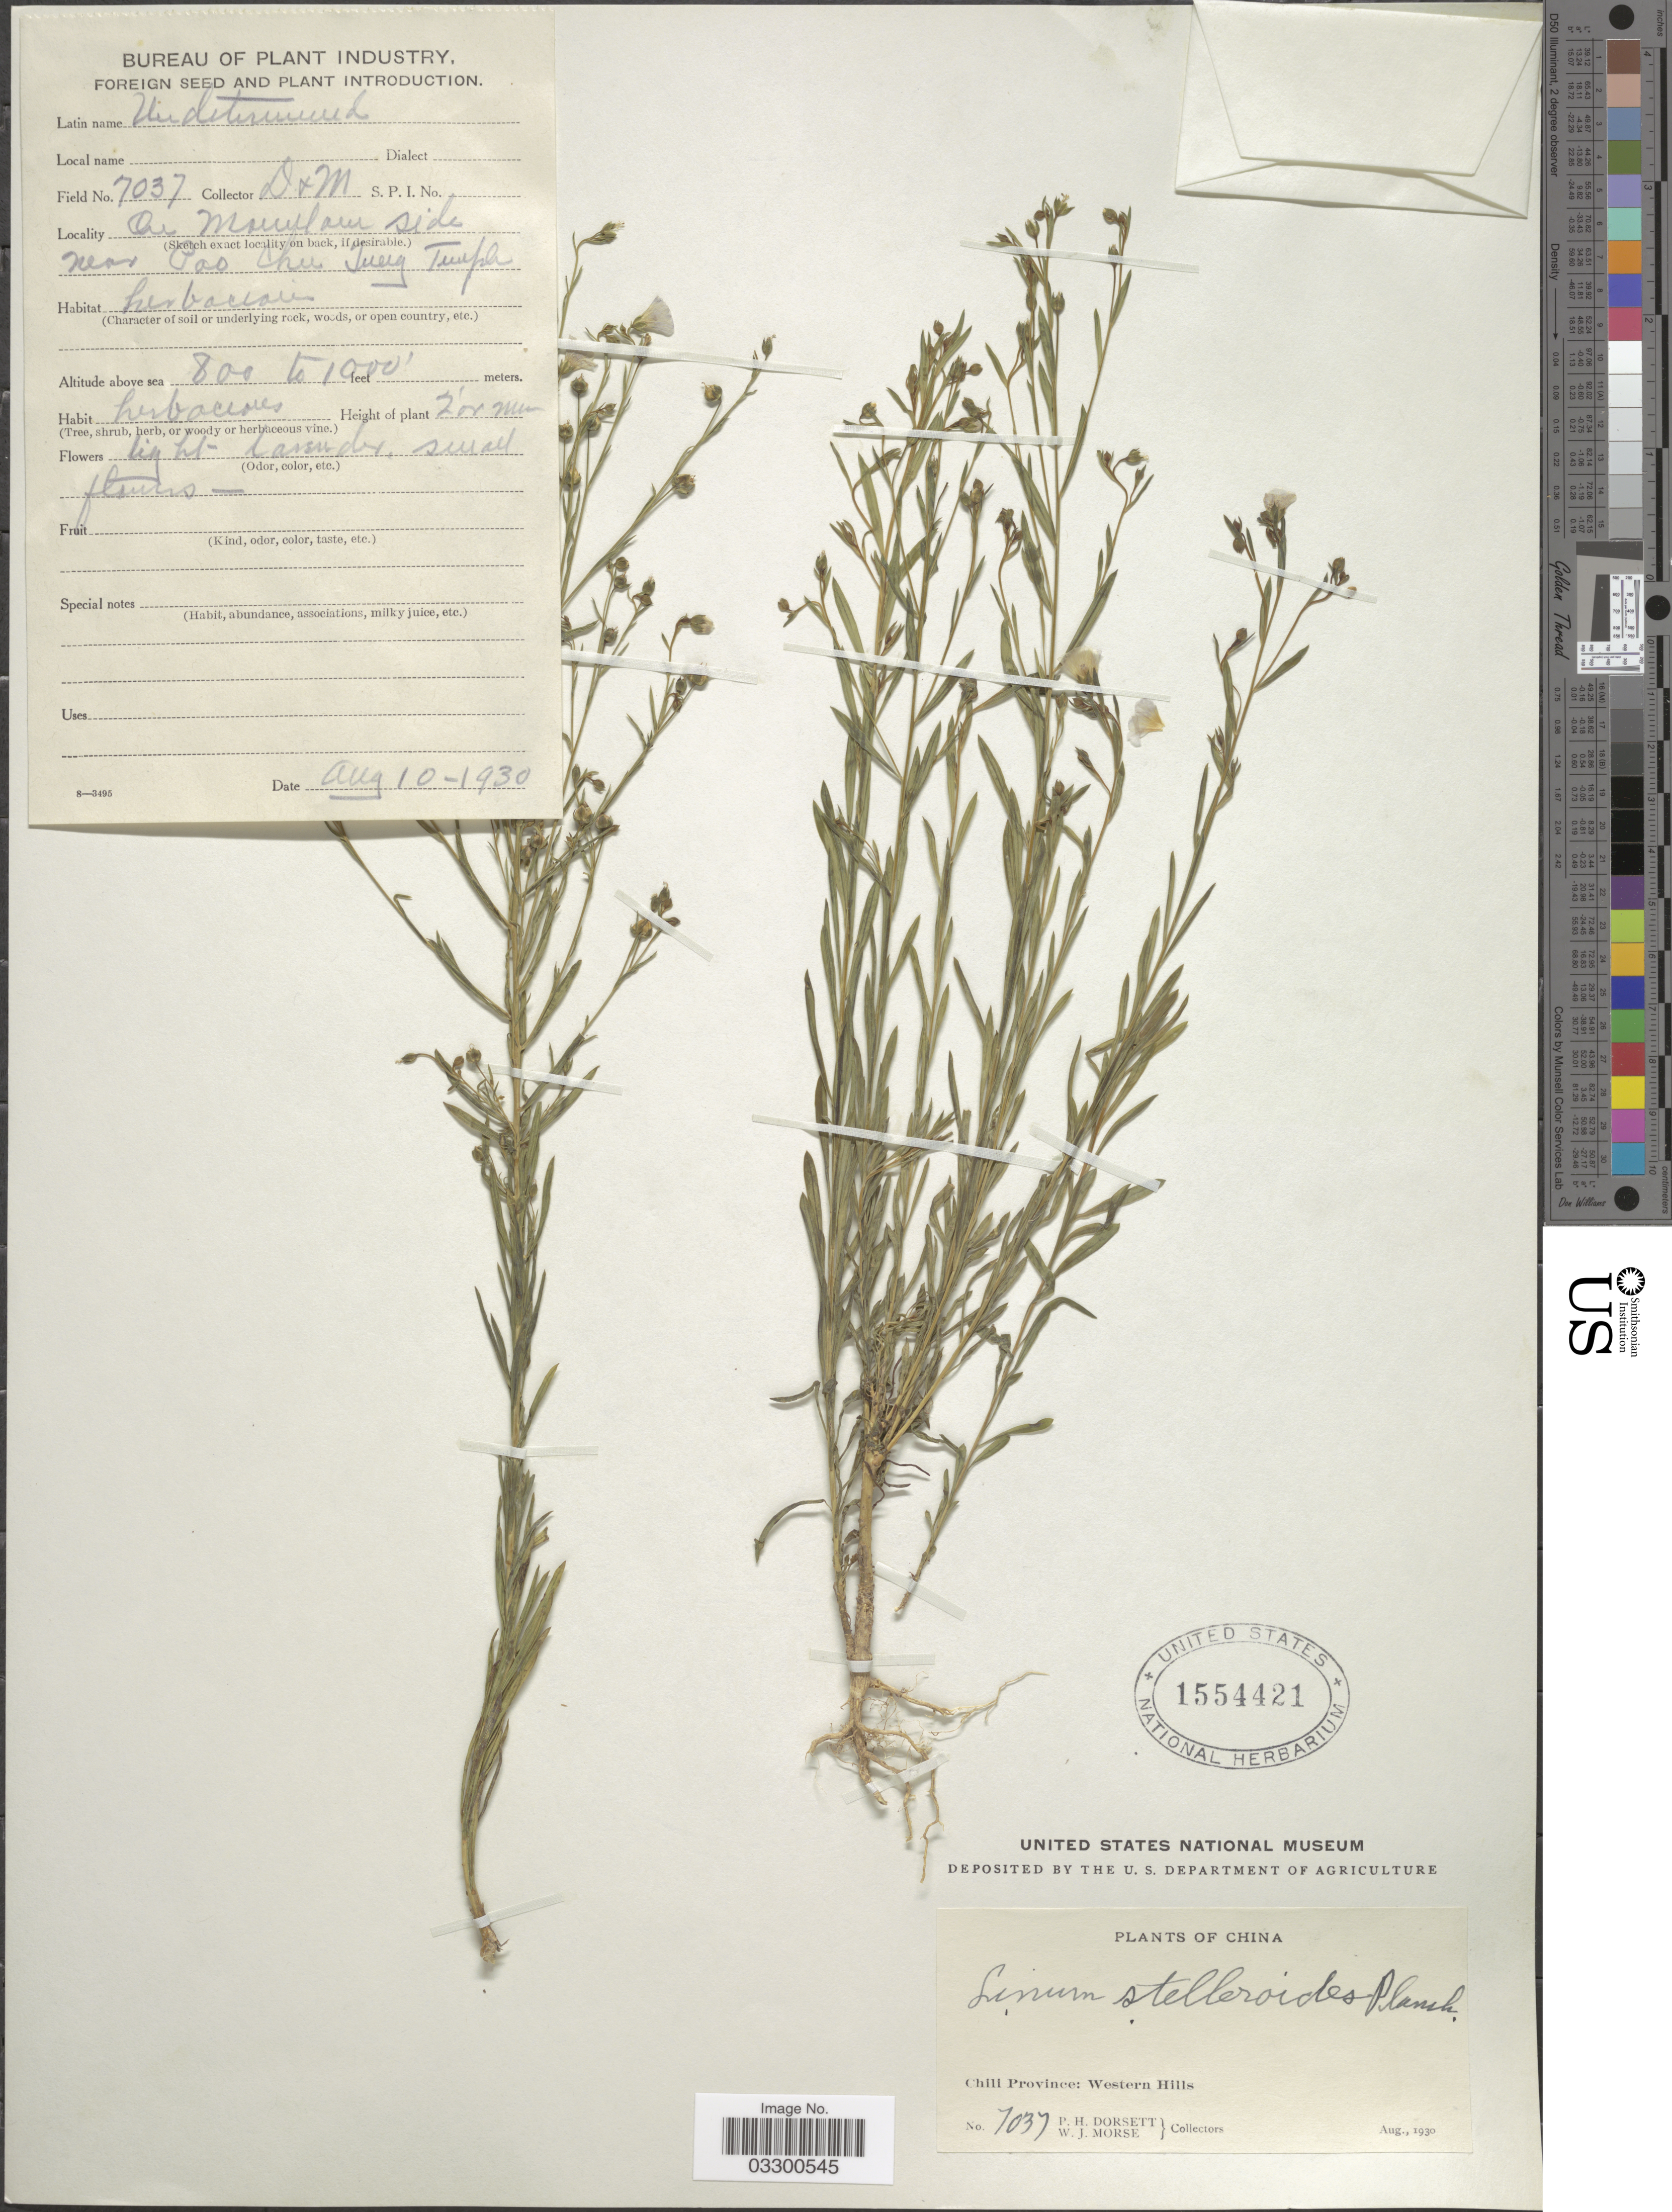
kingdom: Plantae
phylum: Tracheophyta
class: Magnoliopsida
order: Malpighiales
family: Linaceae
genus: Linum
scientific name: Linum stelleroides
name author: Planch.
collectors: P. H. Dorsett & W. J. Morse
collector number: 7037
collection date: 1930-08-10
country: China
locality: Chili Province: Western Hills. On mountain side near Pao Chu Tuug [interpreted] Temple.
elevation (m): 244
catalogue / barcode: US 1554421